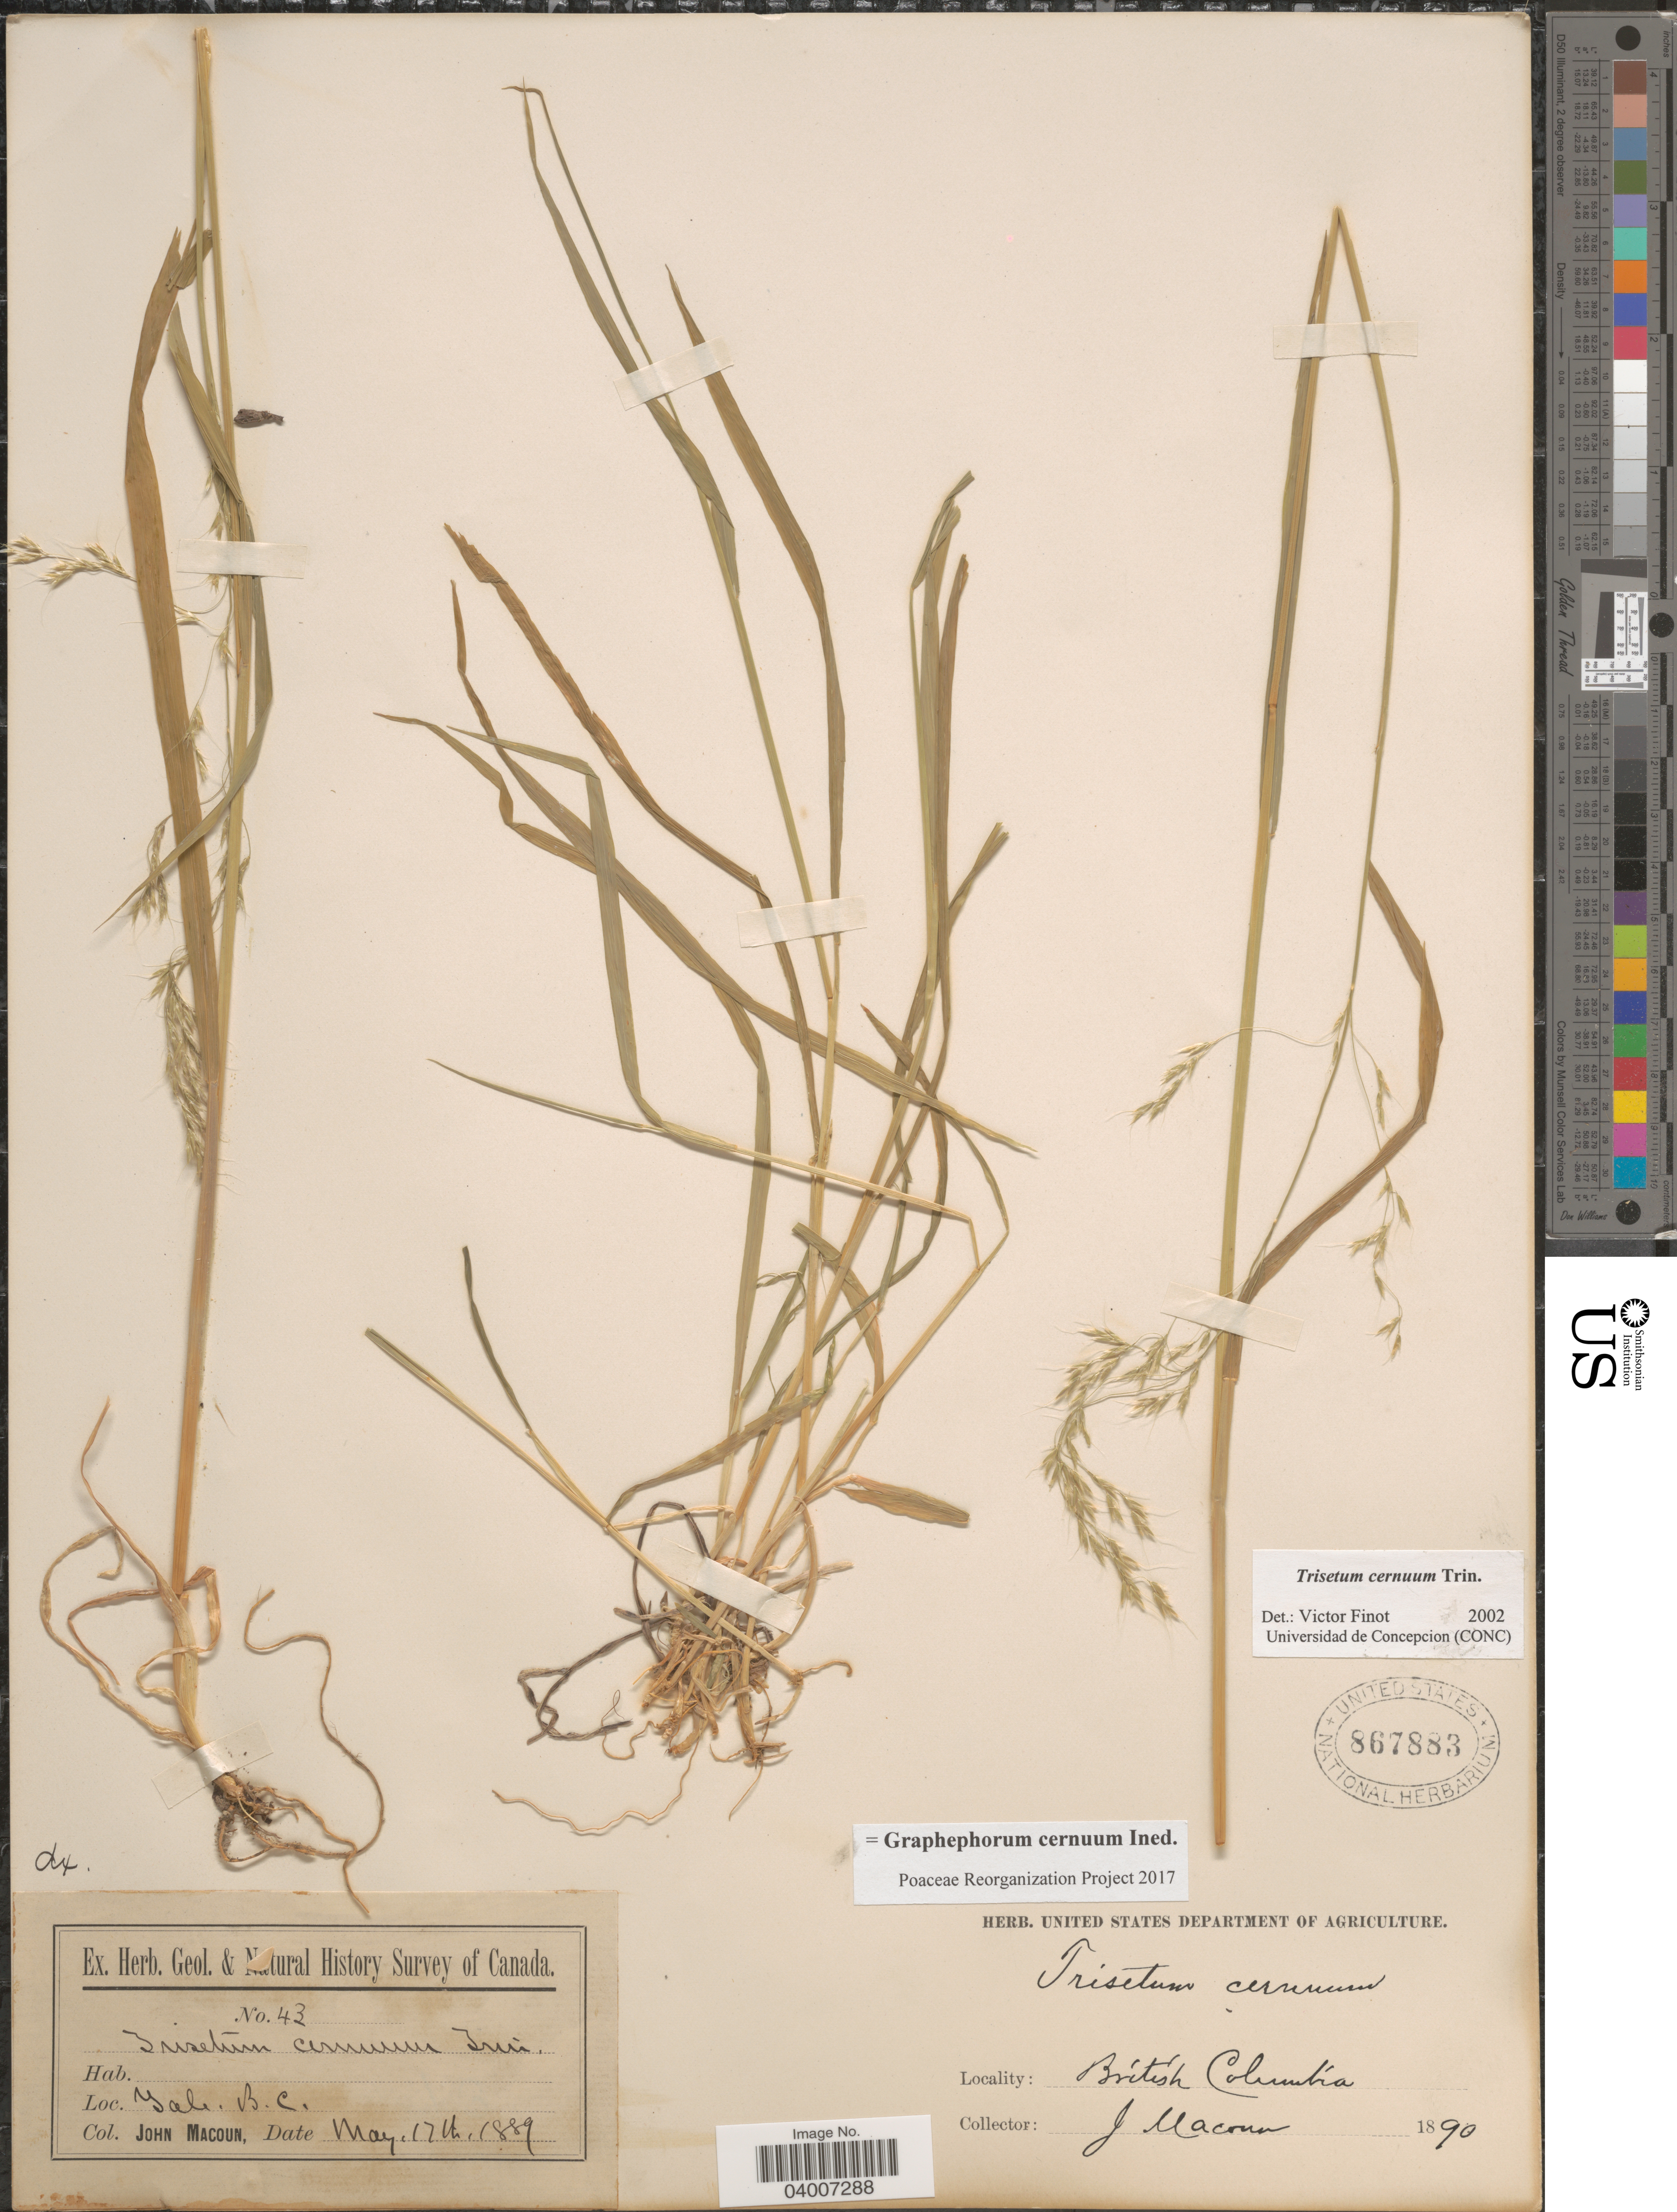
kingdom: Plantae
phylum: Tracheophyta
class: Liliopsida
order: Poales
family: Poaceae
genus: Graphephorum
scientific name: Graphephorum cernuum ined.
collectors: J. Macoun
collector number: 43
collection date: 1889-05-17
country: Canada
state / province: British Columbia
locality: Yale.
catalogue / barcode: US 867883